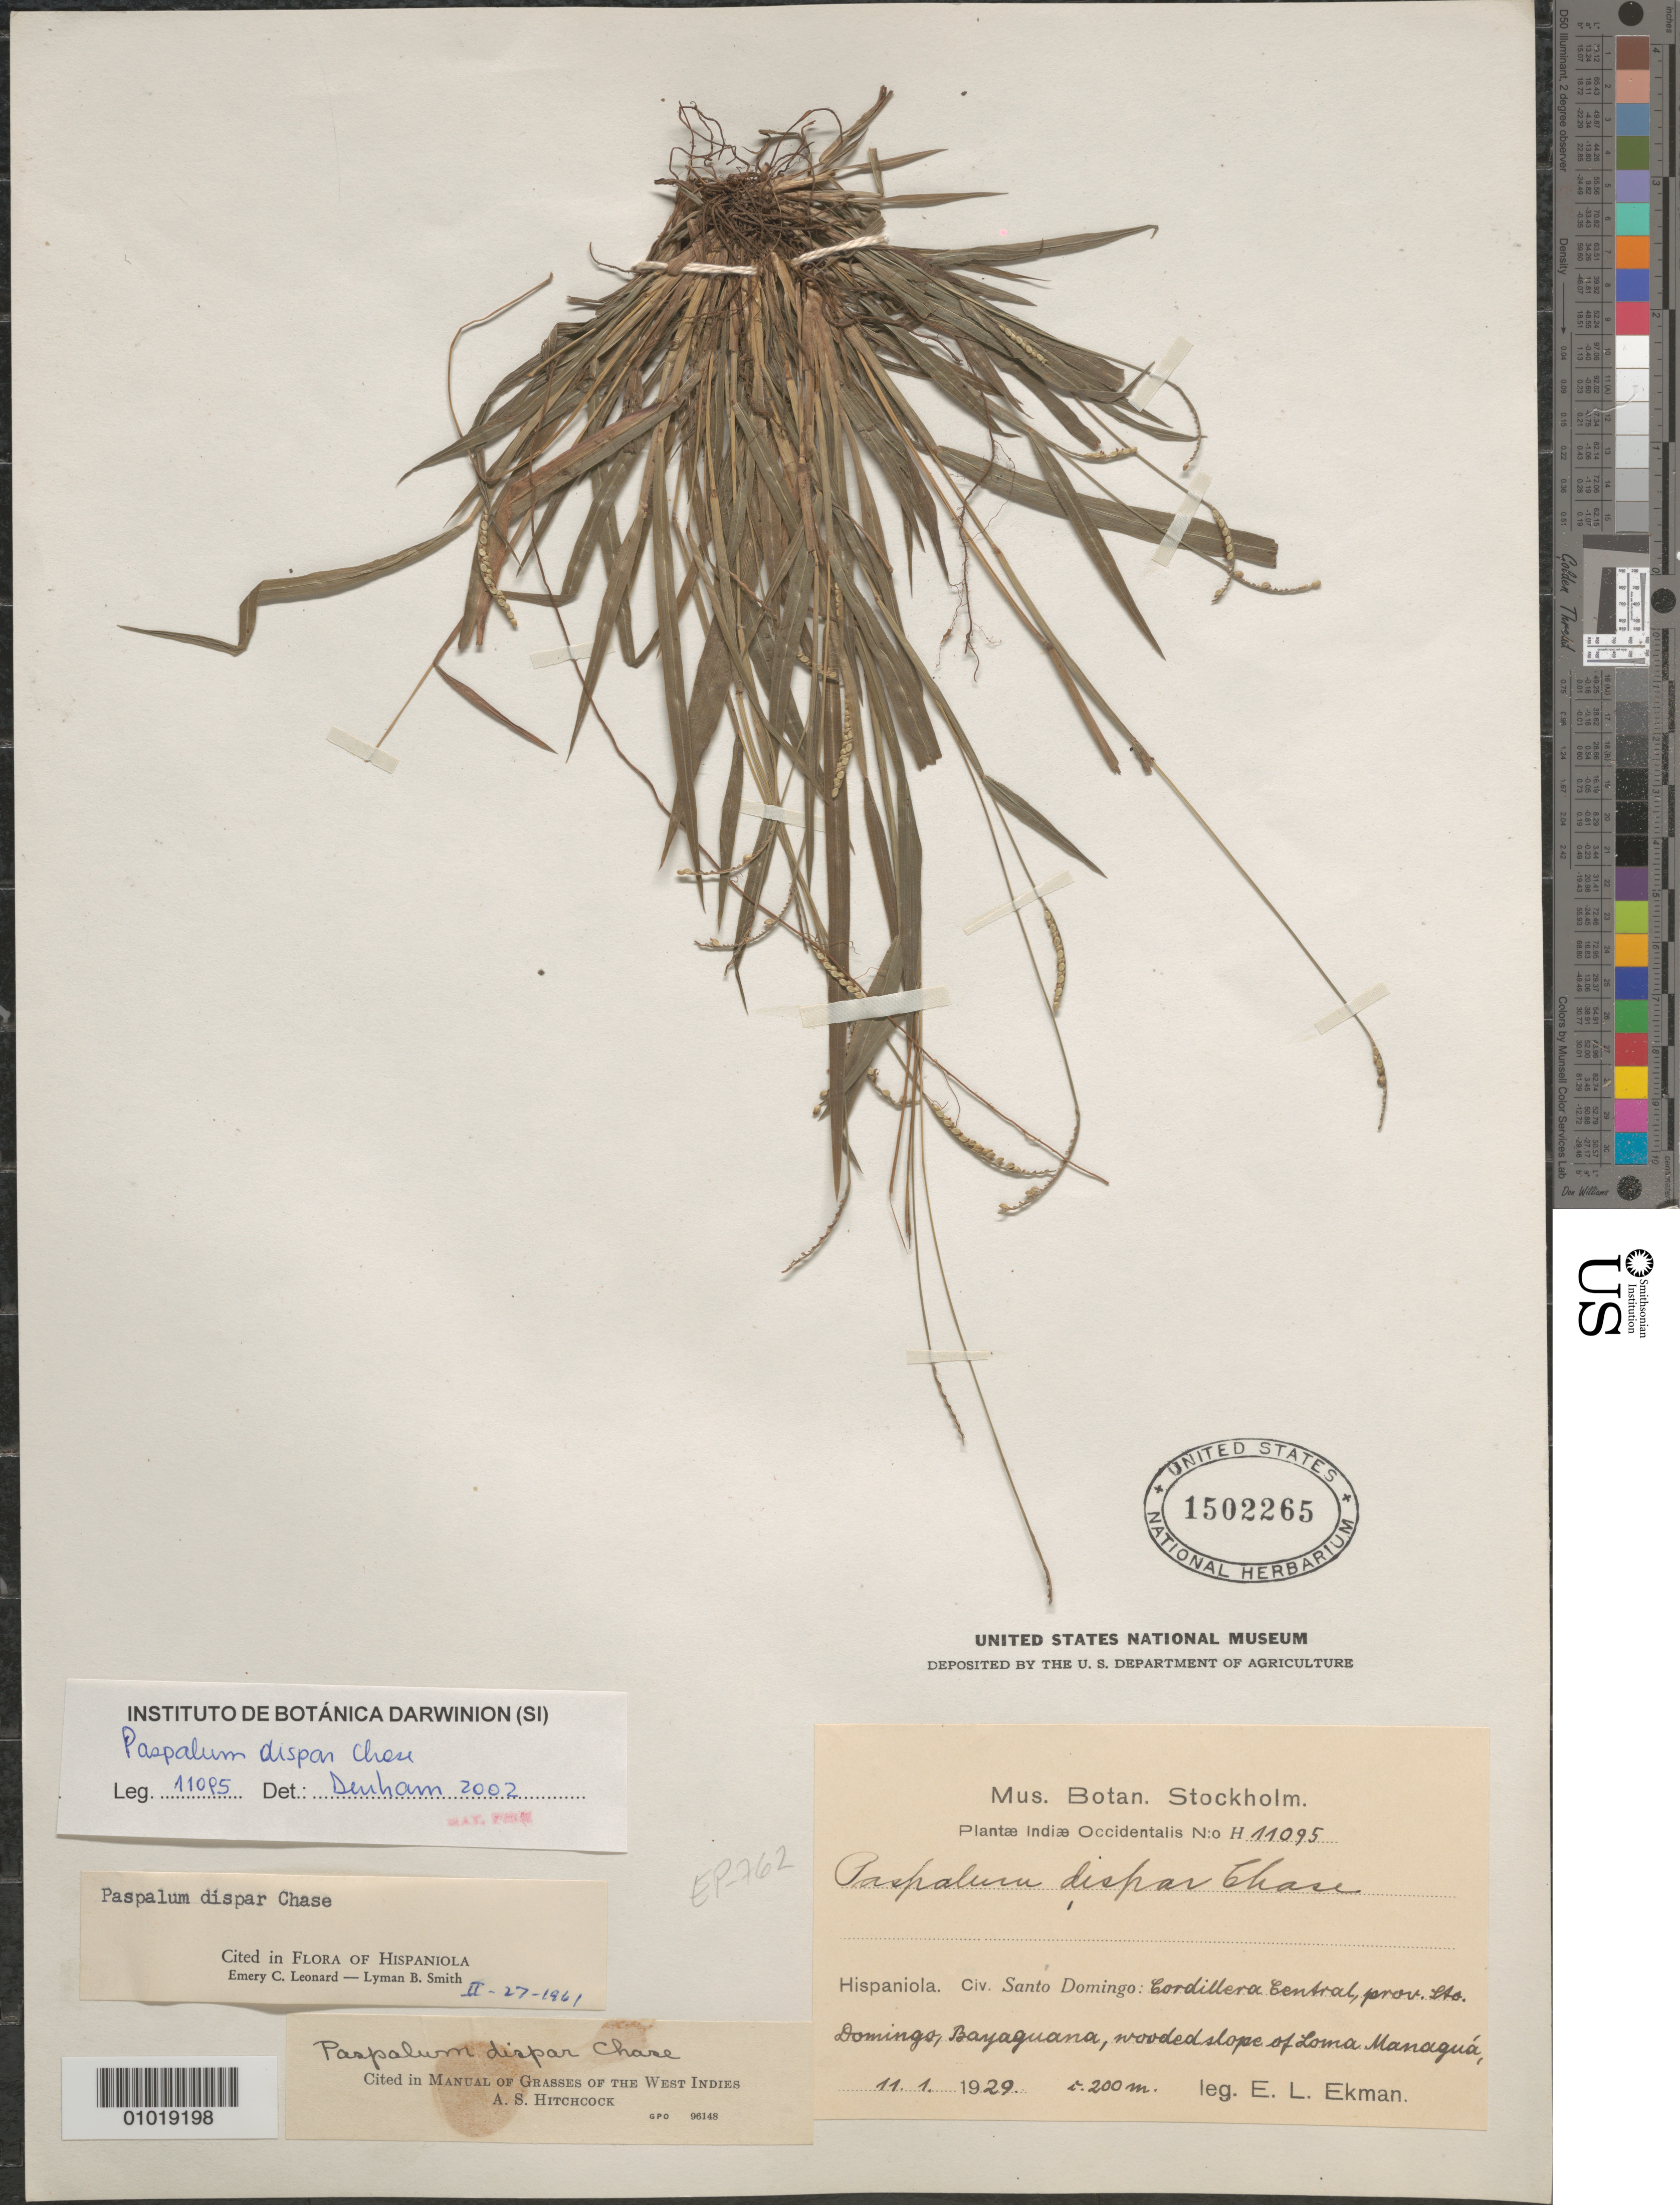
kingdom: Plantae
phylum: Tracheophyta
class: Liliopsida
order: Poales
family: Poaceae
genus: Paspalum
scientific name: Paspalum dispar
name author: Chase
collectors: E. L. Ekman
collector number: H 11095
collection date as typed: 11 Jan 1929 or 01 Nov 1929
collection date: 1929-01-11 or 1929-11-01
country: Dominican Republic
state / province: Monte Plata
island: Hispaniola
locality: Cordillera central, Bayaguana [collector noted as being in prov. Sto. Domingo, but this is geographically inaccurate], wooded slope o fLoma Managua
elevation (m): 200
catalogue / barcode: US 1502265